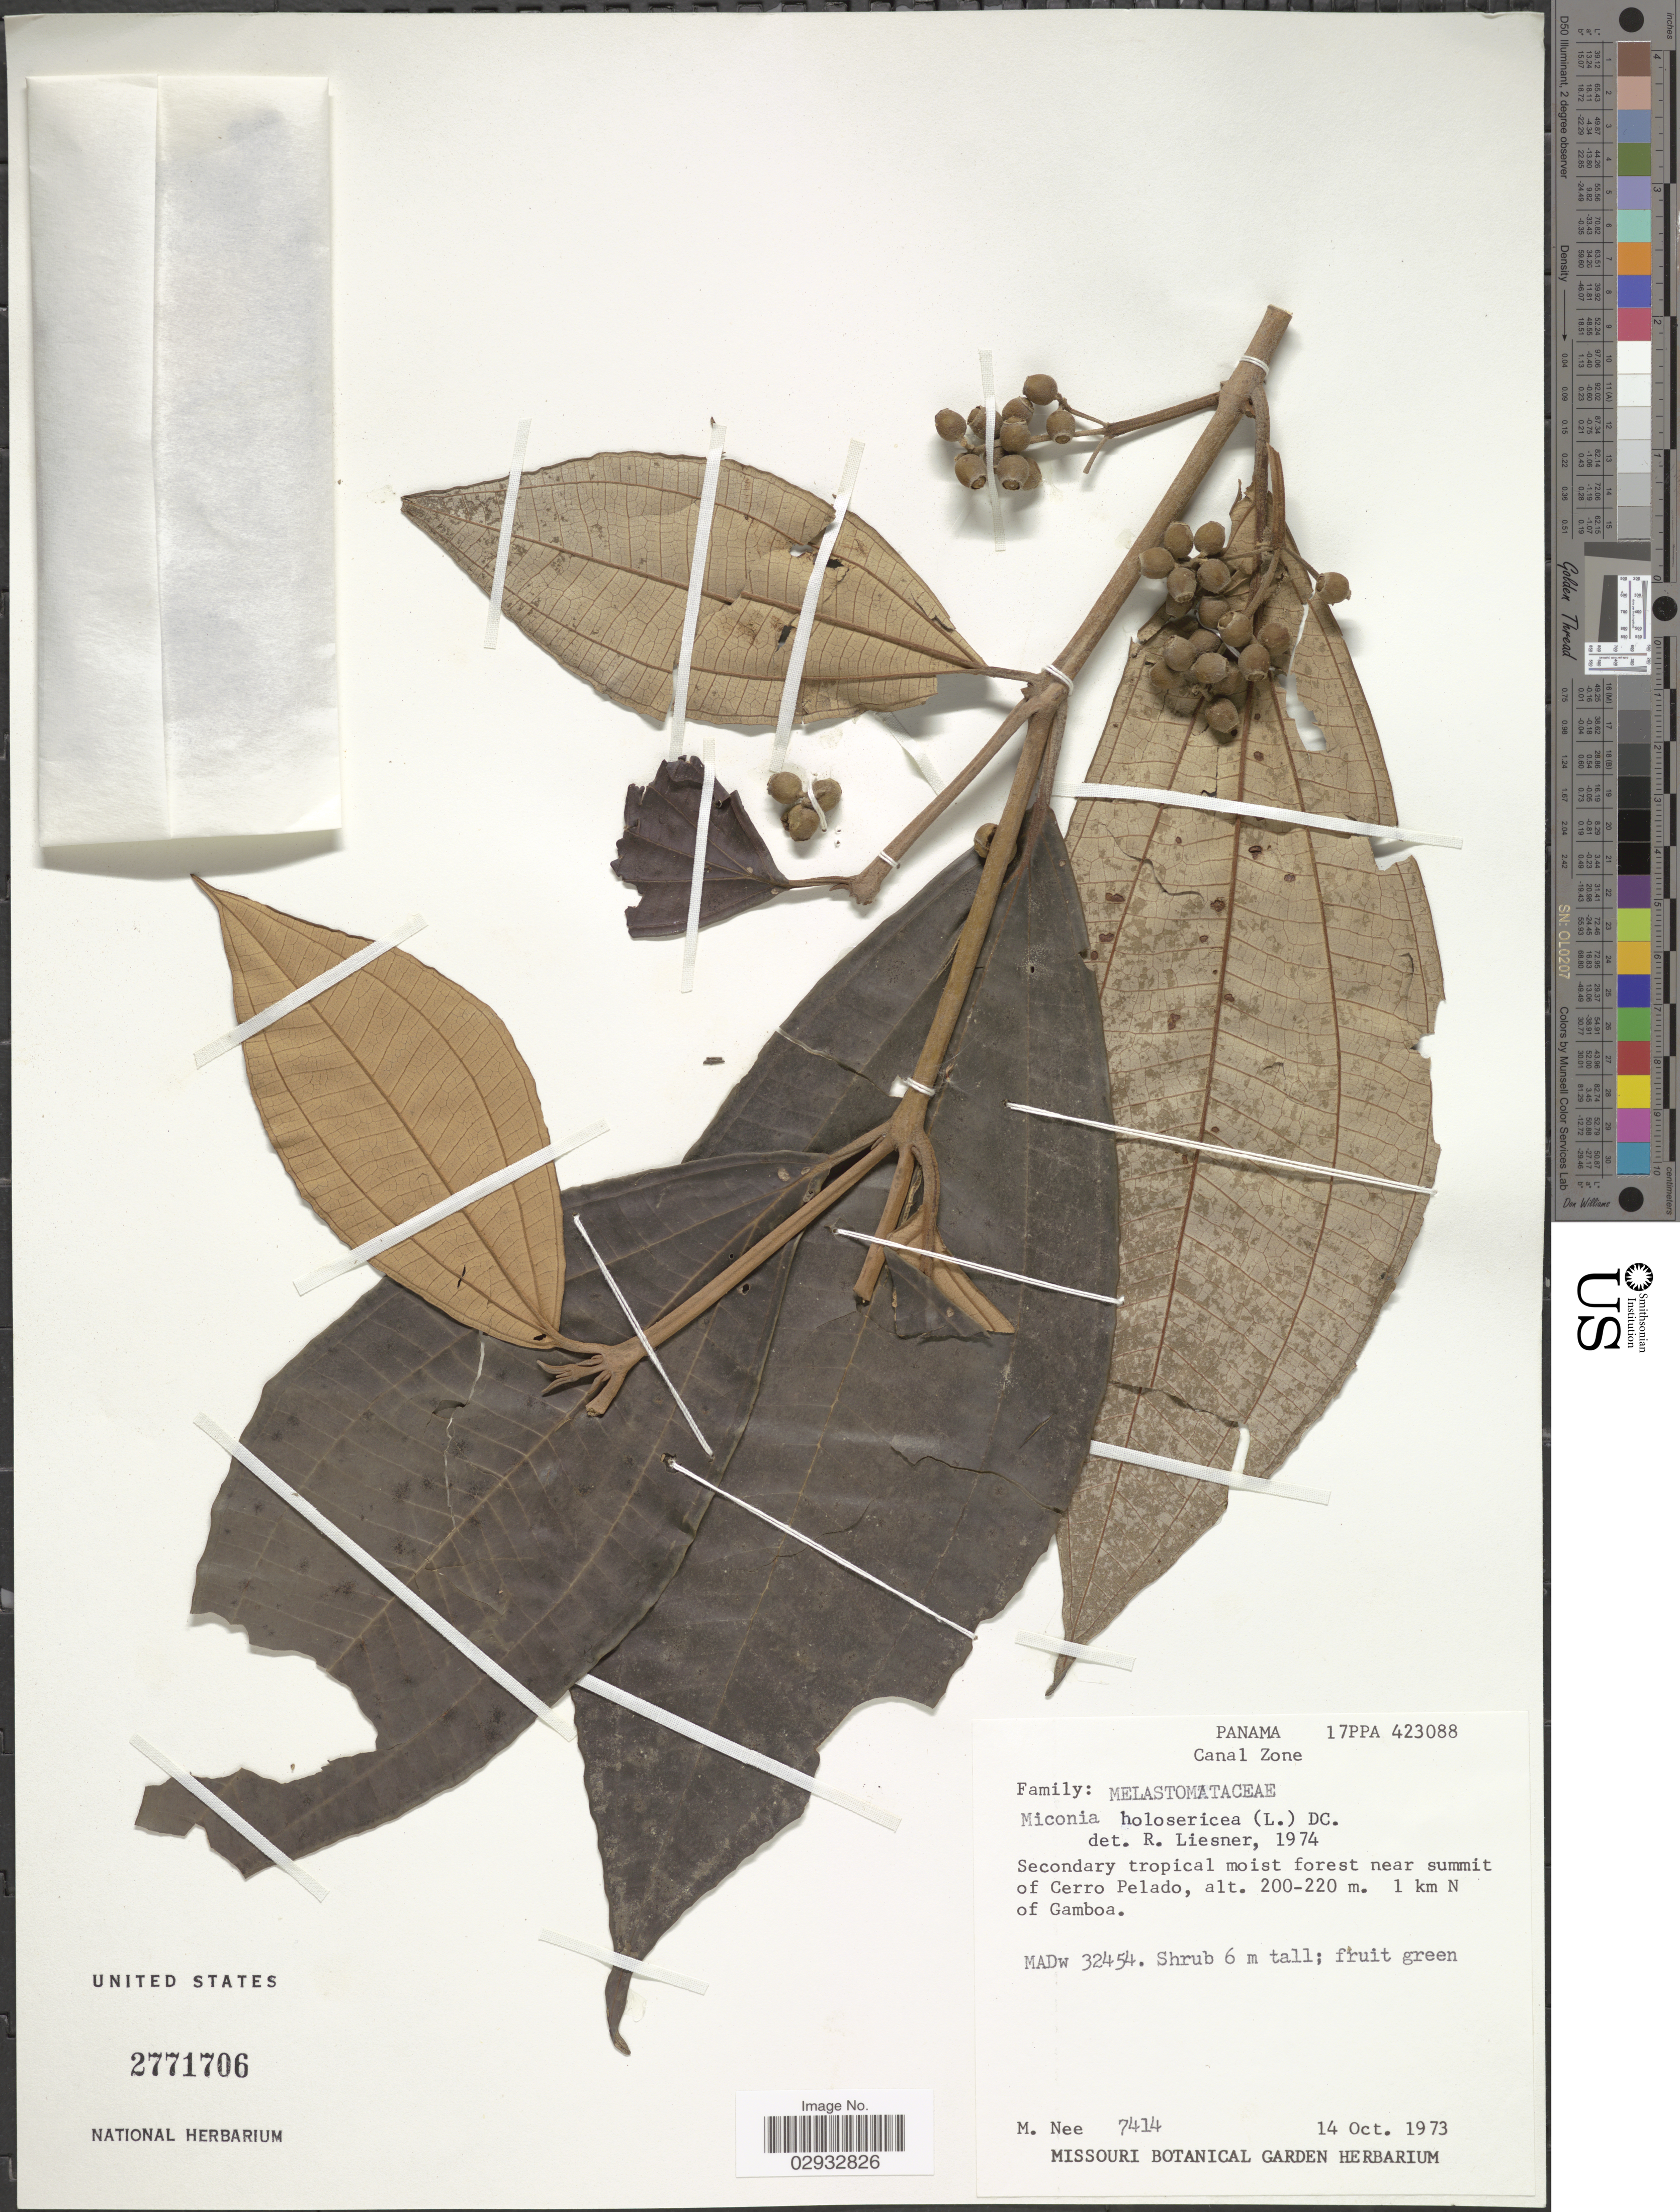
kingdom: Plantae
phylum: Tracheophyta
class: Magnoliopsida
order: Myrtales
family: Melastomataceae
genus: Miconia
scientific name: Miconia holosericea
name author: (L.) DC.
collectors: M. Nee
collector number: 7414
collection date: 1973-10-14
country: Panama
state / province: Colón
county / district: Canal Zone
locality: Canal Zone. Near summit of Cerro Pelado. 1 km N of Gamboa.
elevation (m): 200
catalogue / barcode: US 2771706